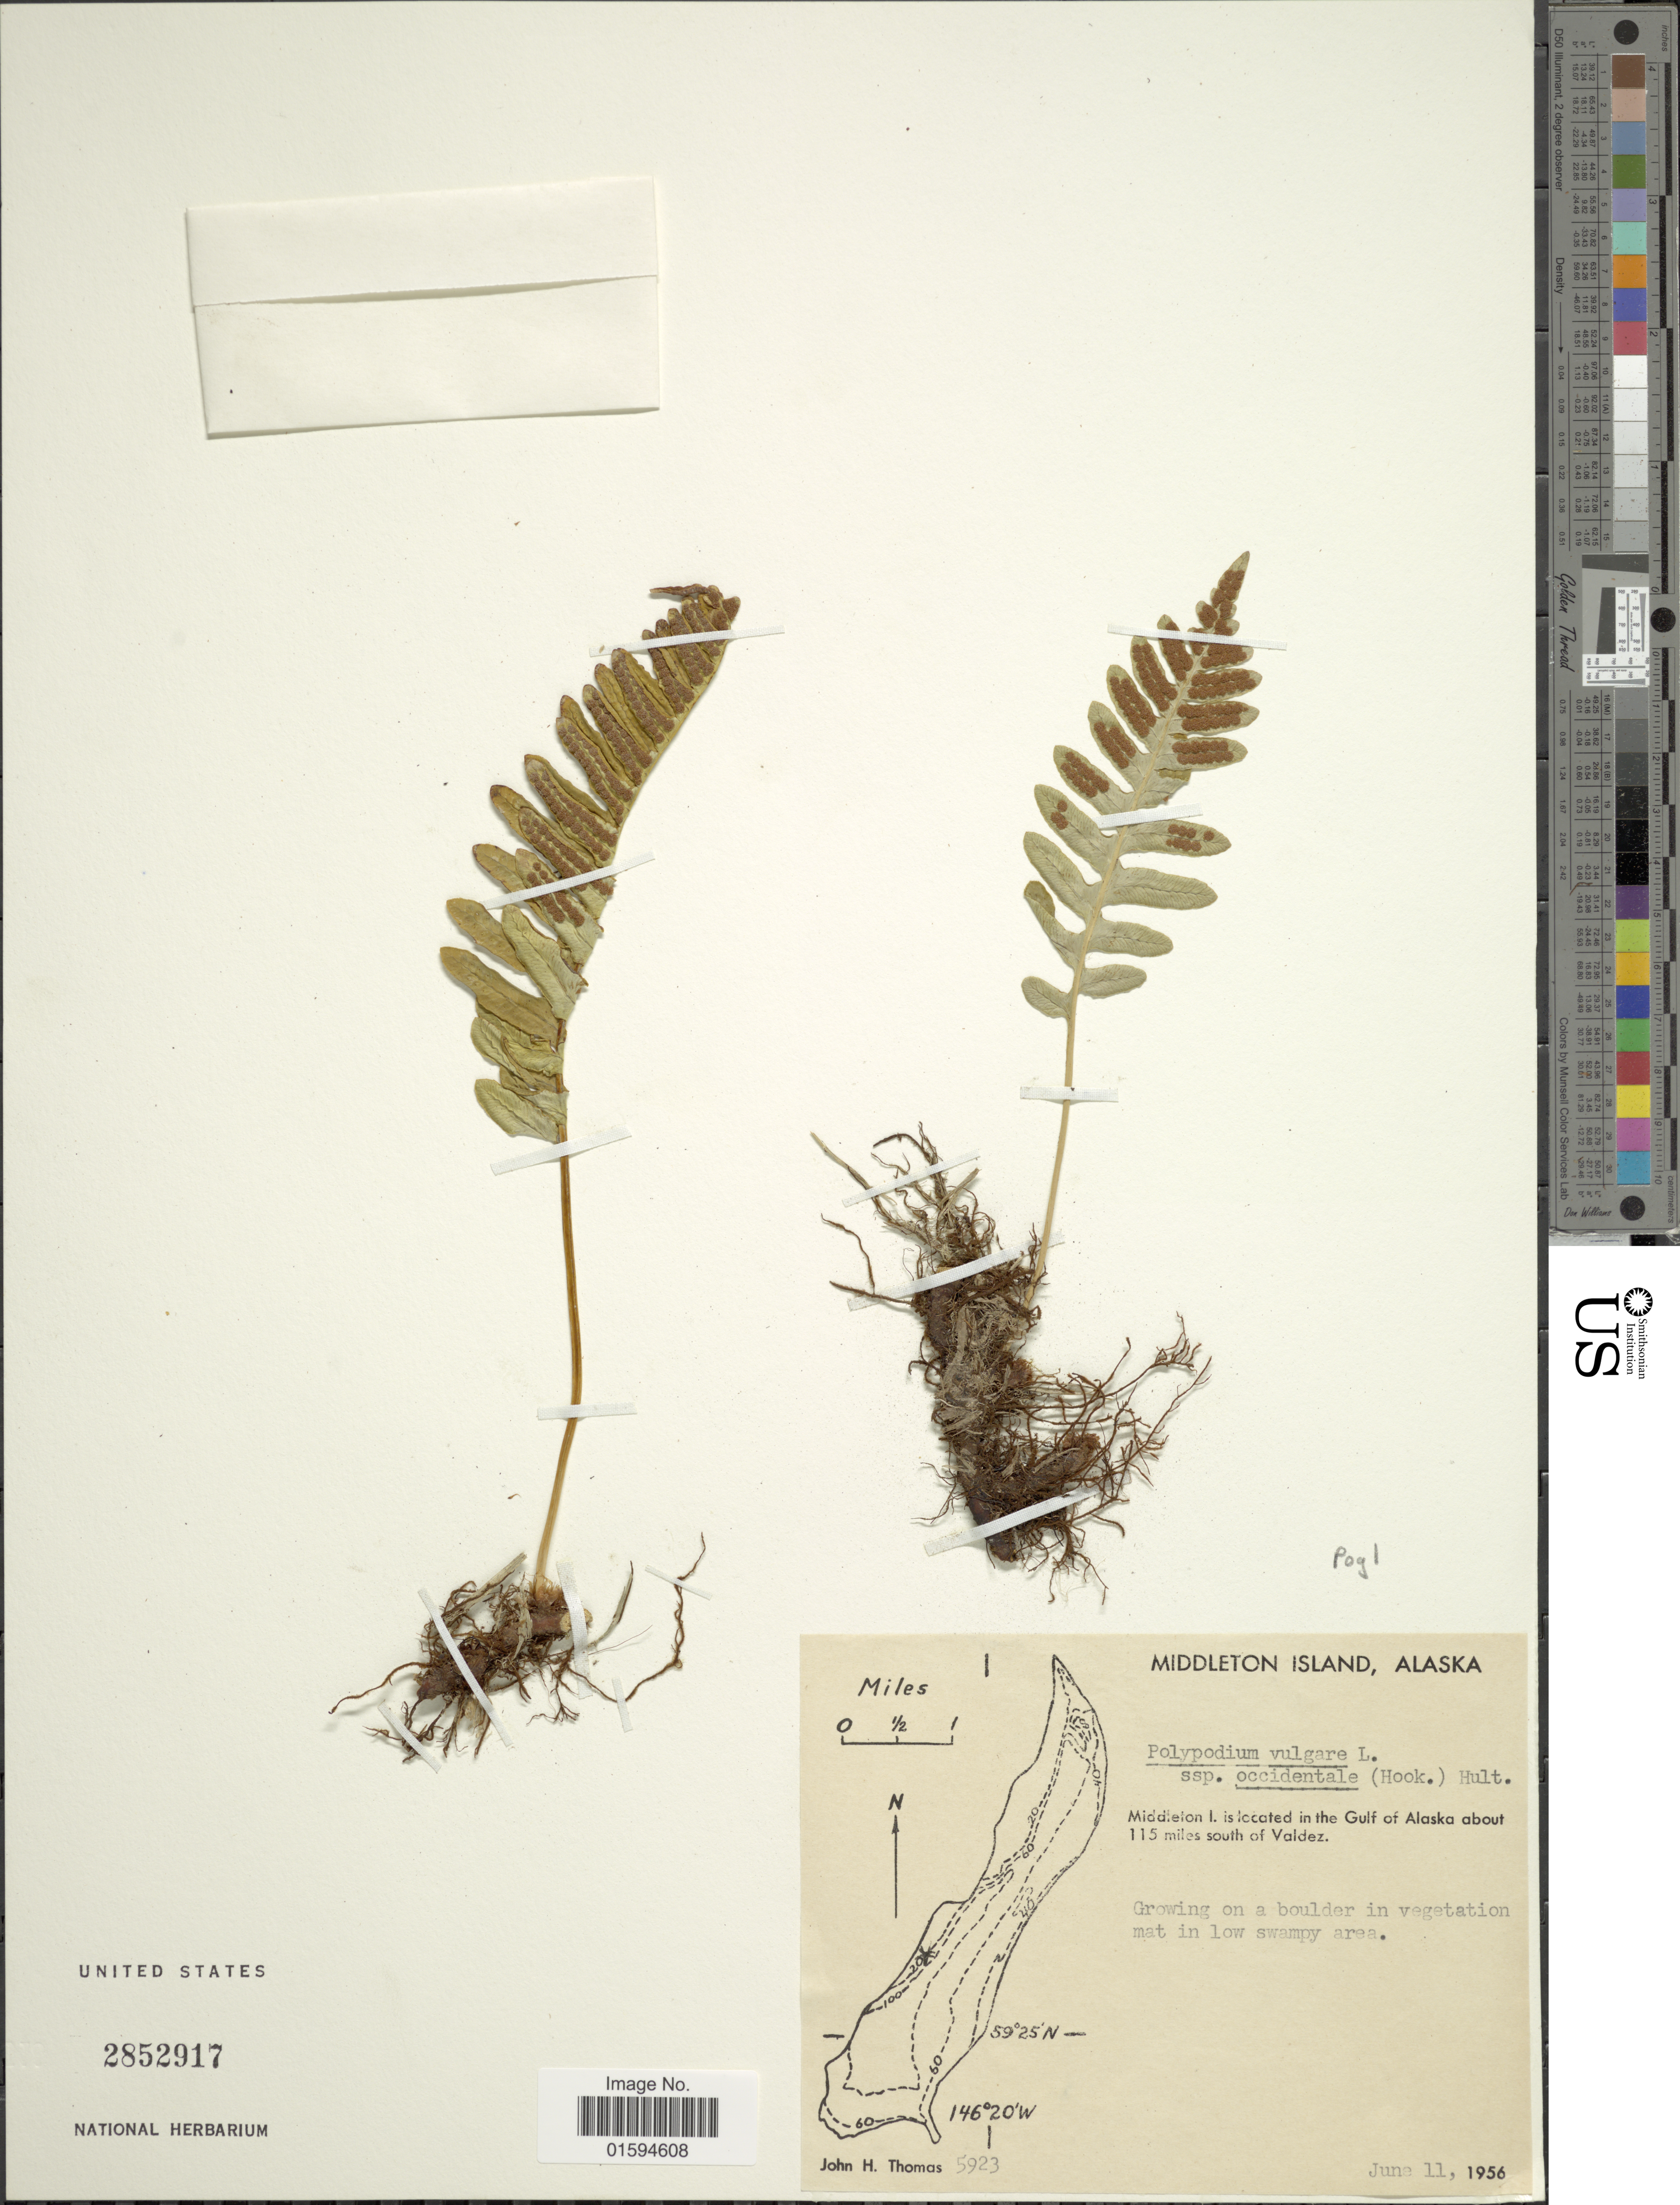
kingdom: Plantae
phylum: Tracheophyta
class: Polypodiopsida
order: Polypodiales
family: Polypodiaceae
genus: Polypodium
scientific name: Polypodium glycyrrhiza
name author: D.C. Eaton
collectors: J. H. Thomas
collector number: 5923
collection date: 1956-06-11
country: United States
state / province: Alaska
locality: Middleton Island, Middleton I. is located in the Gulf ofAlaska about 115 miles south of Valdez.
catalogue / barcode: US 2852917